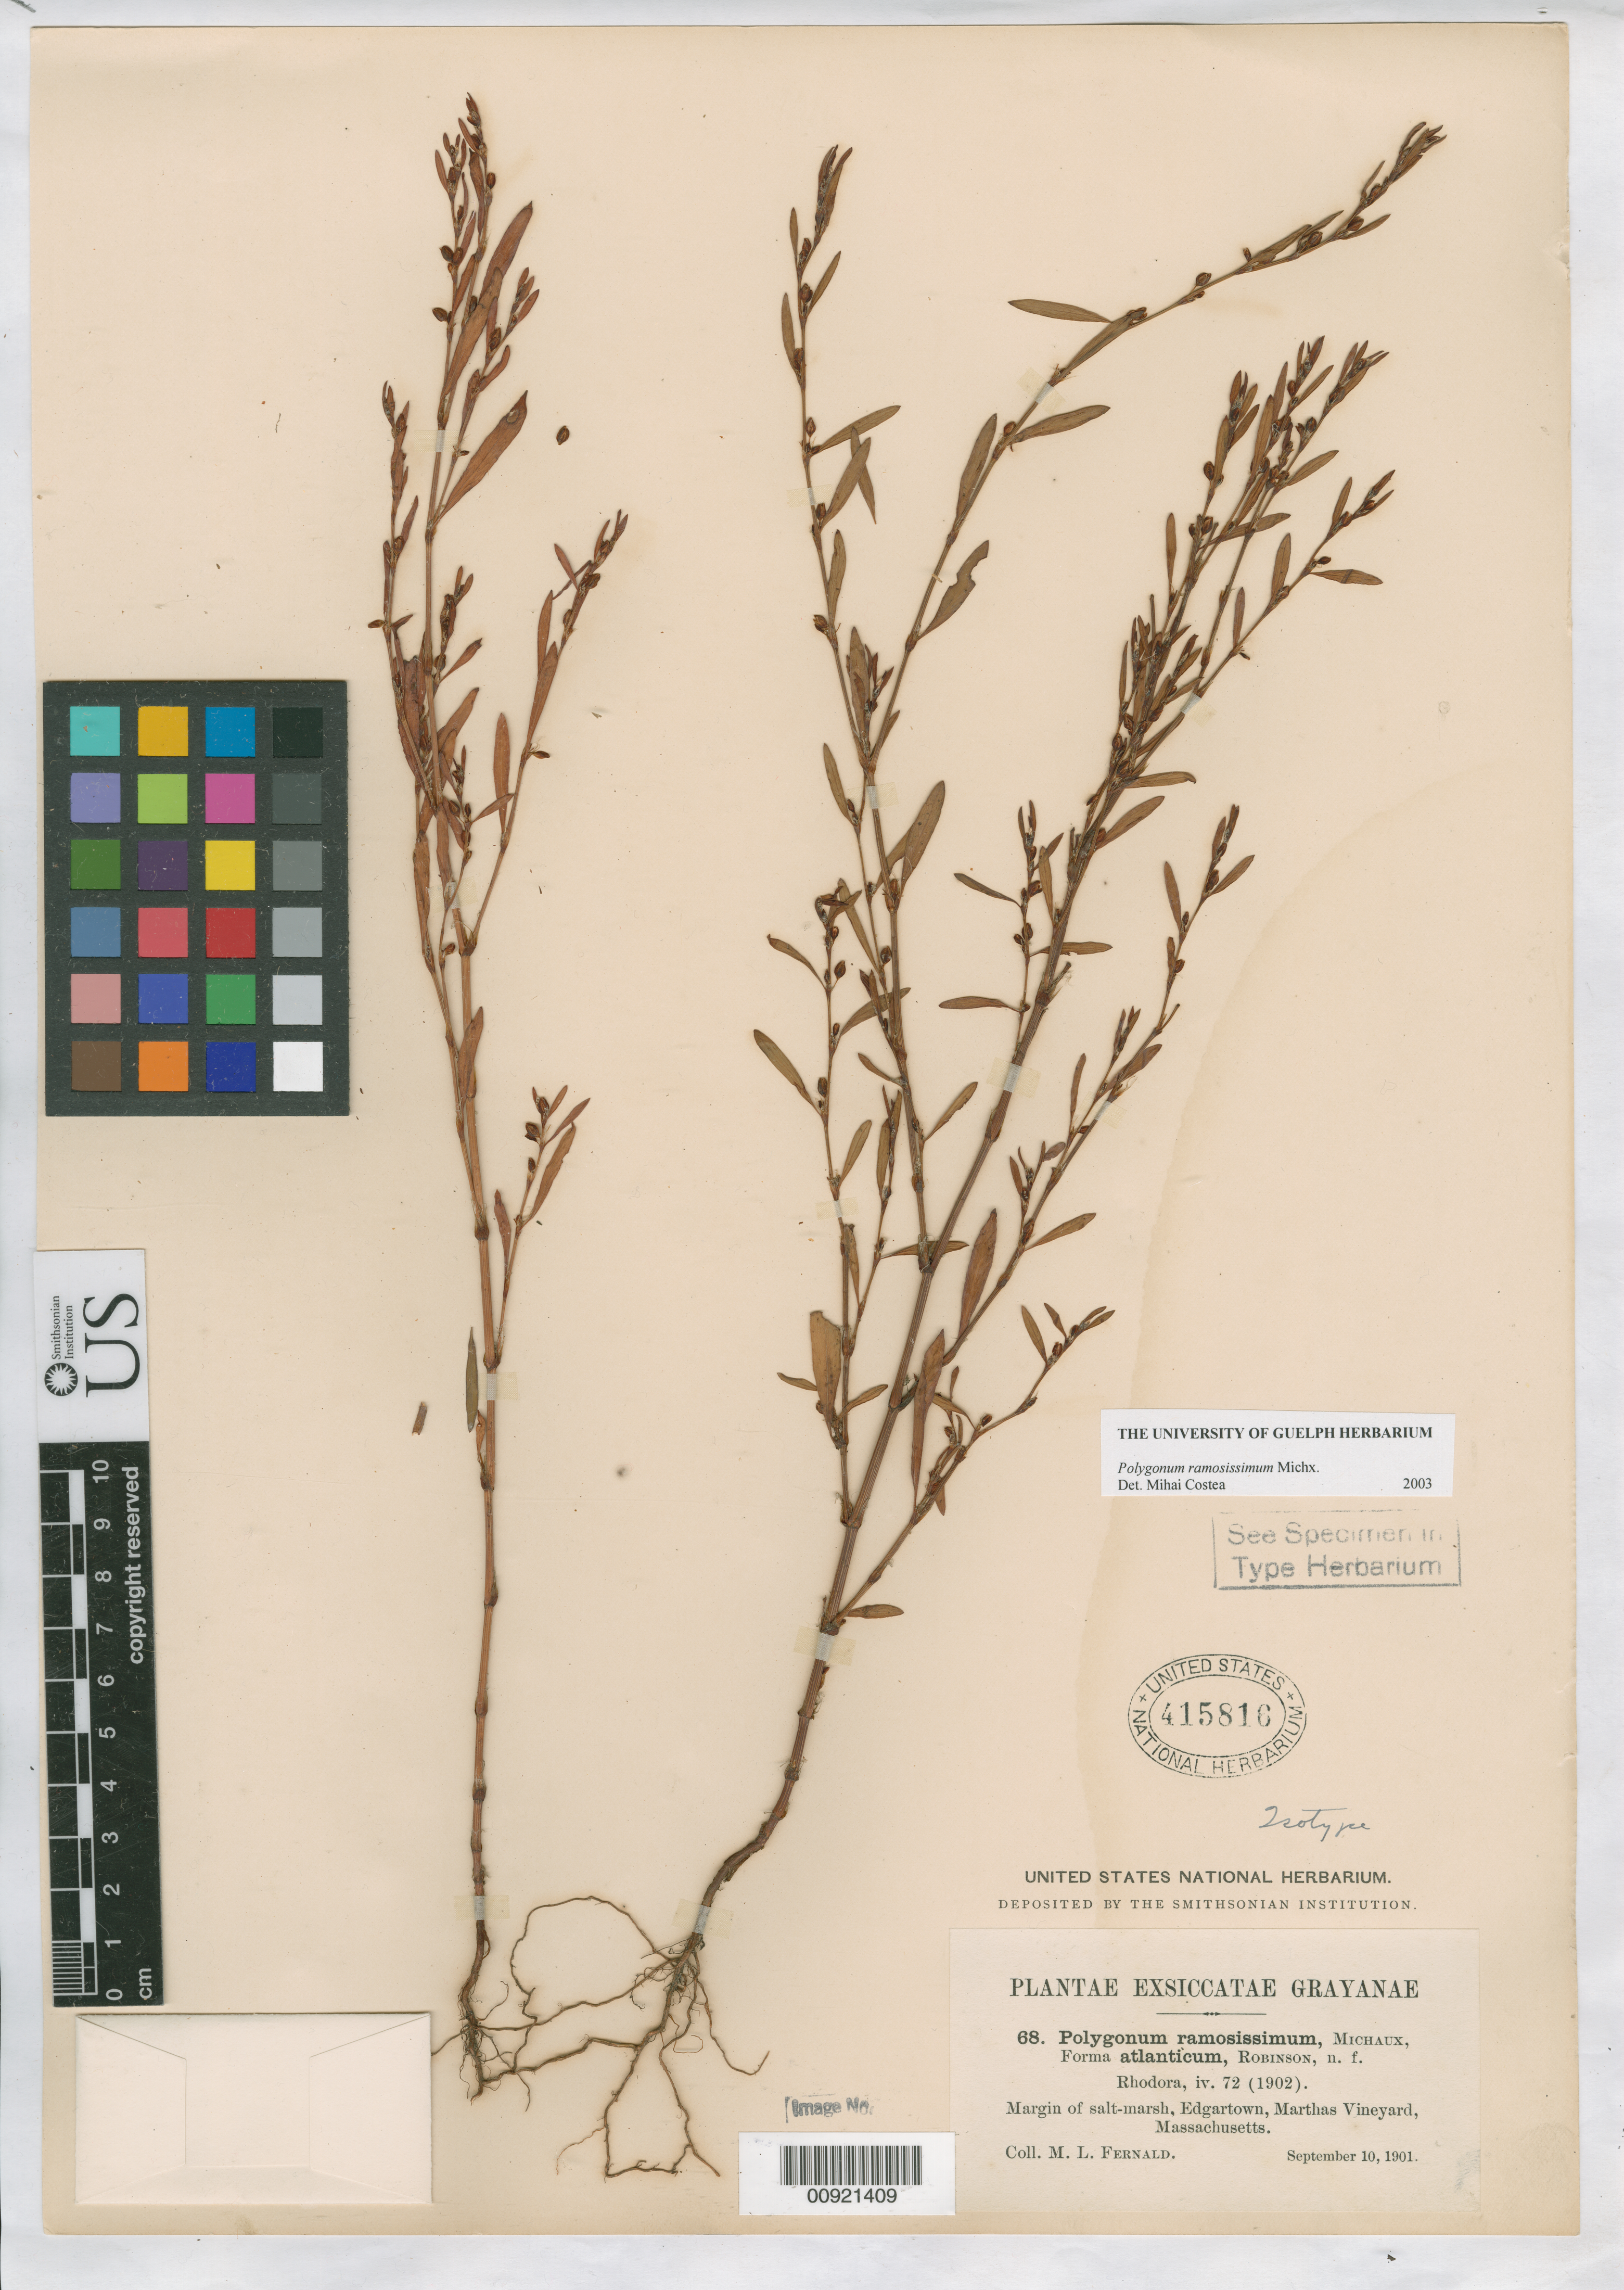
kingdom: Plantae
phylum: Tracheophyta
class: Magnoliopsida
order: Caryophyllales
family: Polygonaceae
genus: Polygonum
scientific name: Polygonum ramosissimum f. atlanticum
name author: B.L. Rob.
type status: Isotype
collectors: M. L. Fernald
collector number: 68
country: United States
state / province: Massachusetts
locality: Edgartown, Martha's Vineyard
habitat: Margin of salt-marsh.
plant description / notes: Protologue cites 11 Sep 1901 as the collection date. Protologue does not cite a collection number.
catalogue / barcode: US 415816